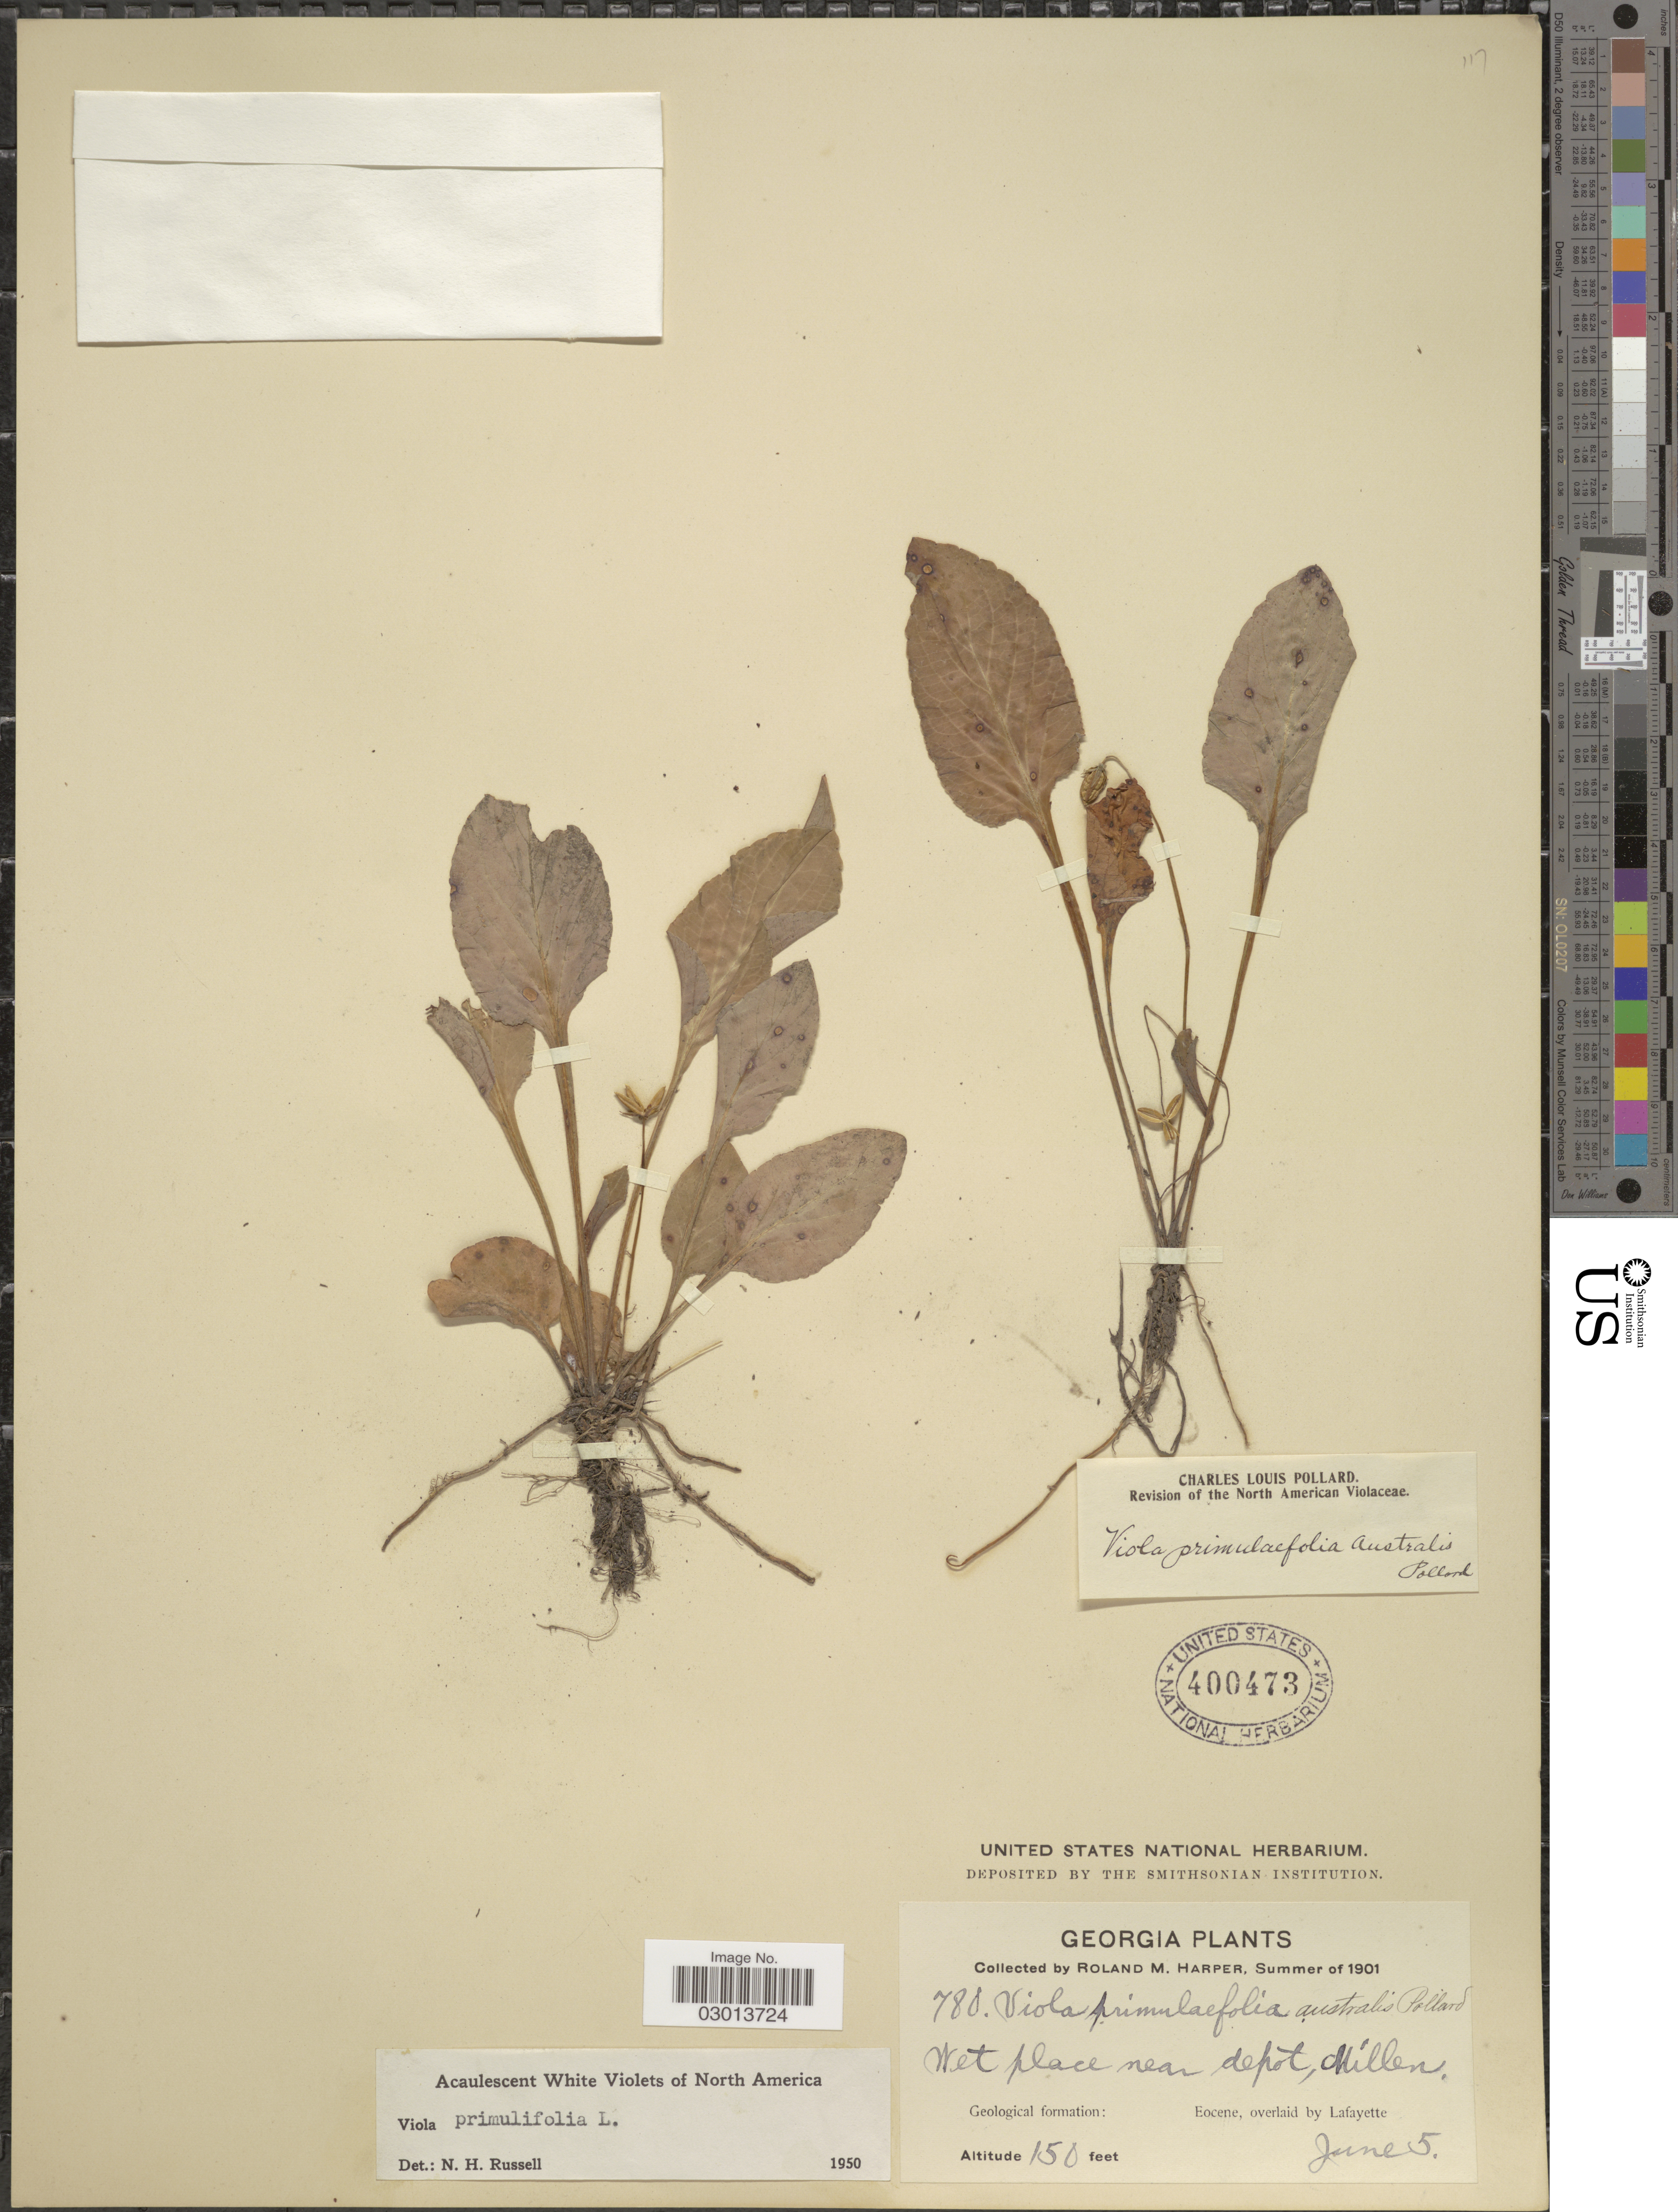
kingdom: Plantae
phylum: Tracheophyta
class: Magnoliopsida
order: Malpighiales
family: Violaceae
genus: Viola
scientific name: Viola primulifolia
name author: L.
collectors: R. M. Harper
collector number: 780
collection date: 1901-06-05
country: United States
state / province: Georgia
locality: Near depot, Millen.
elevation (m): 46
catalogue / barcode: US 400473